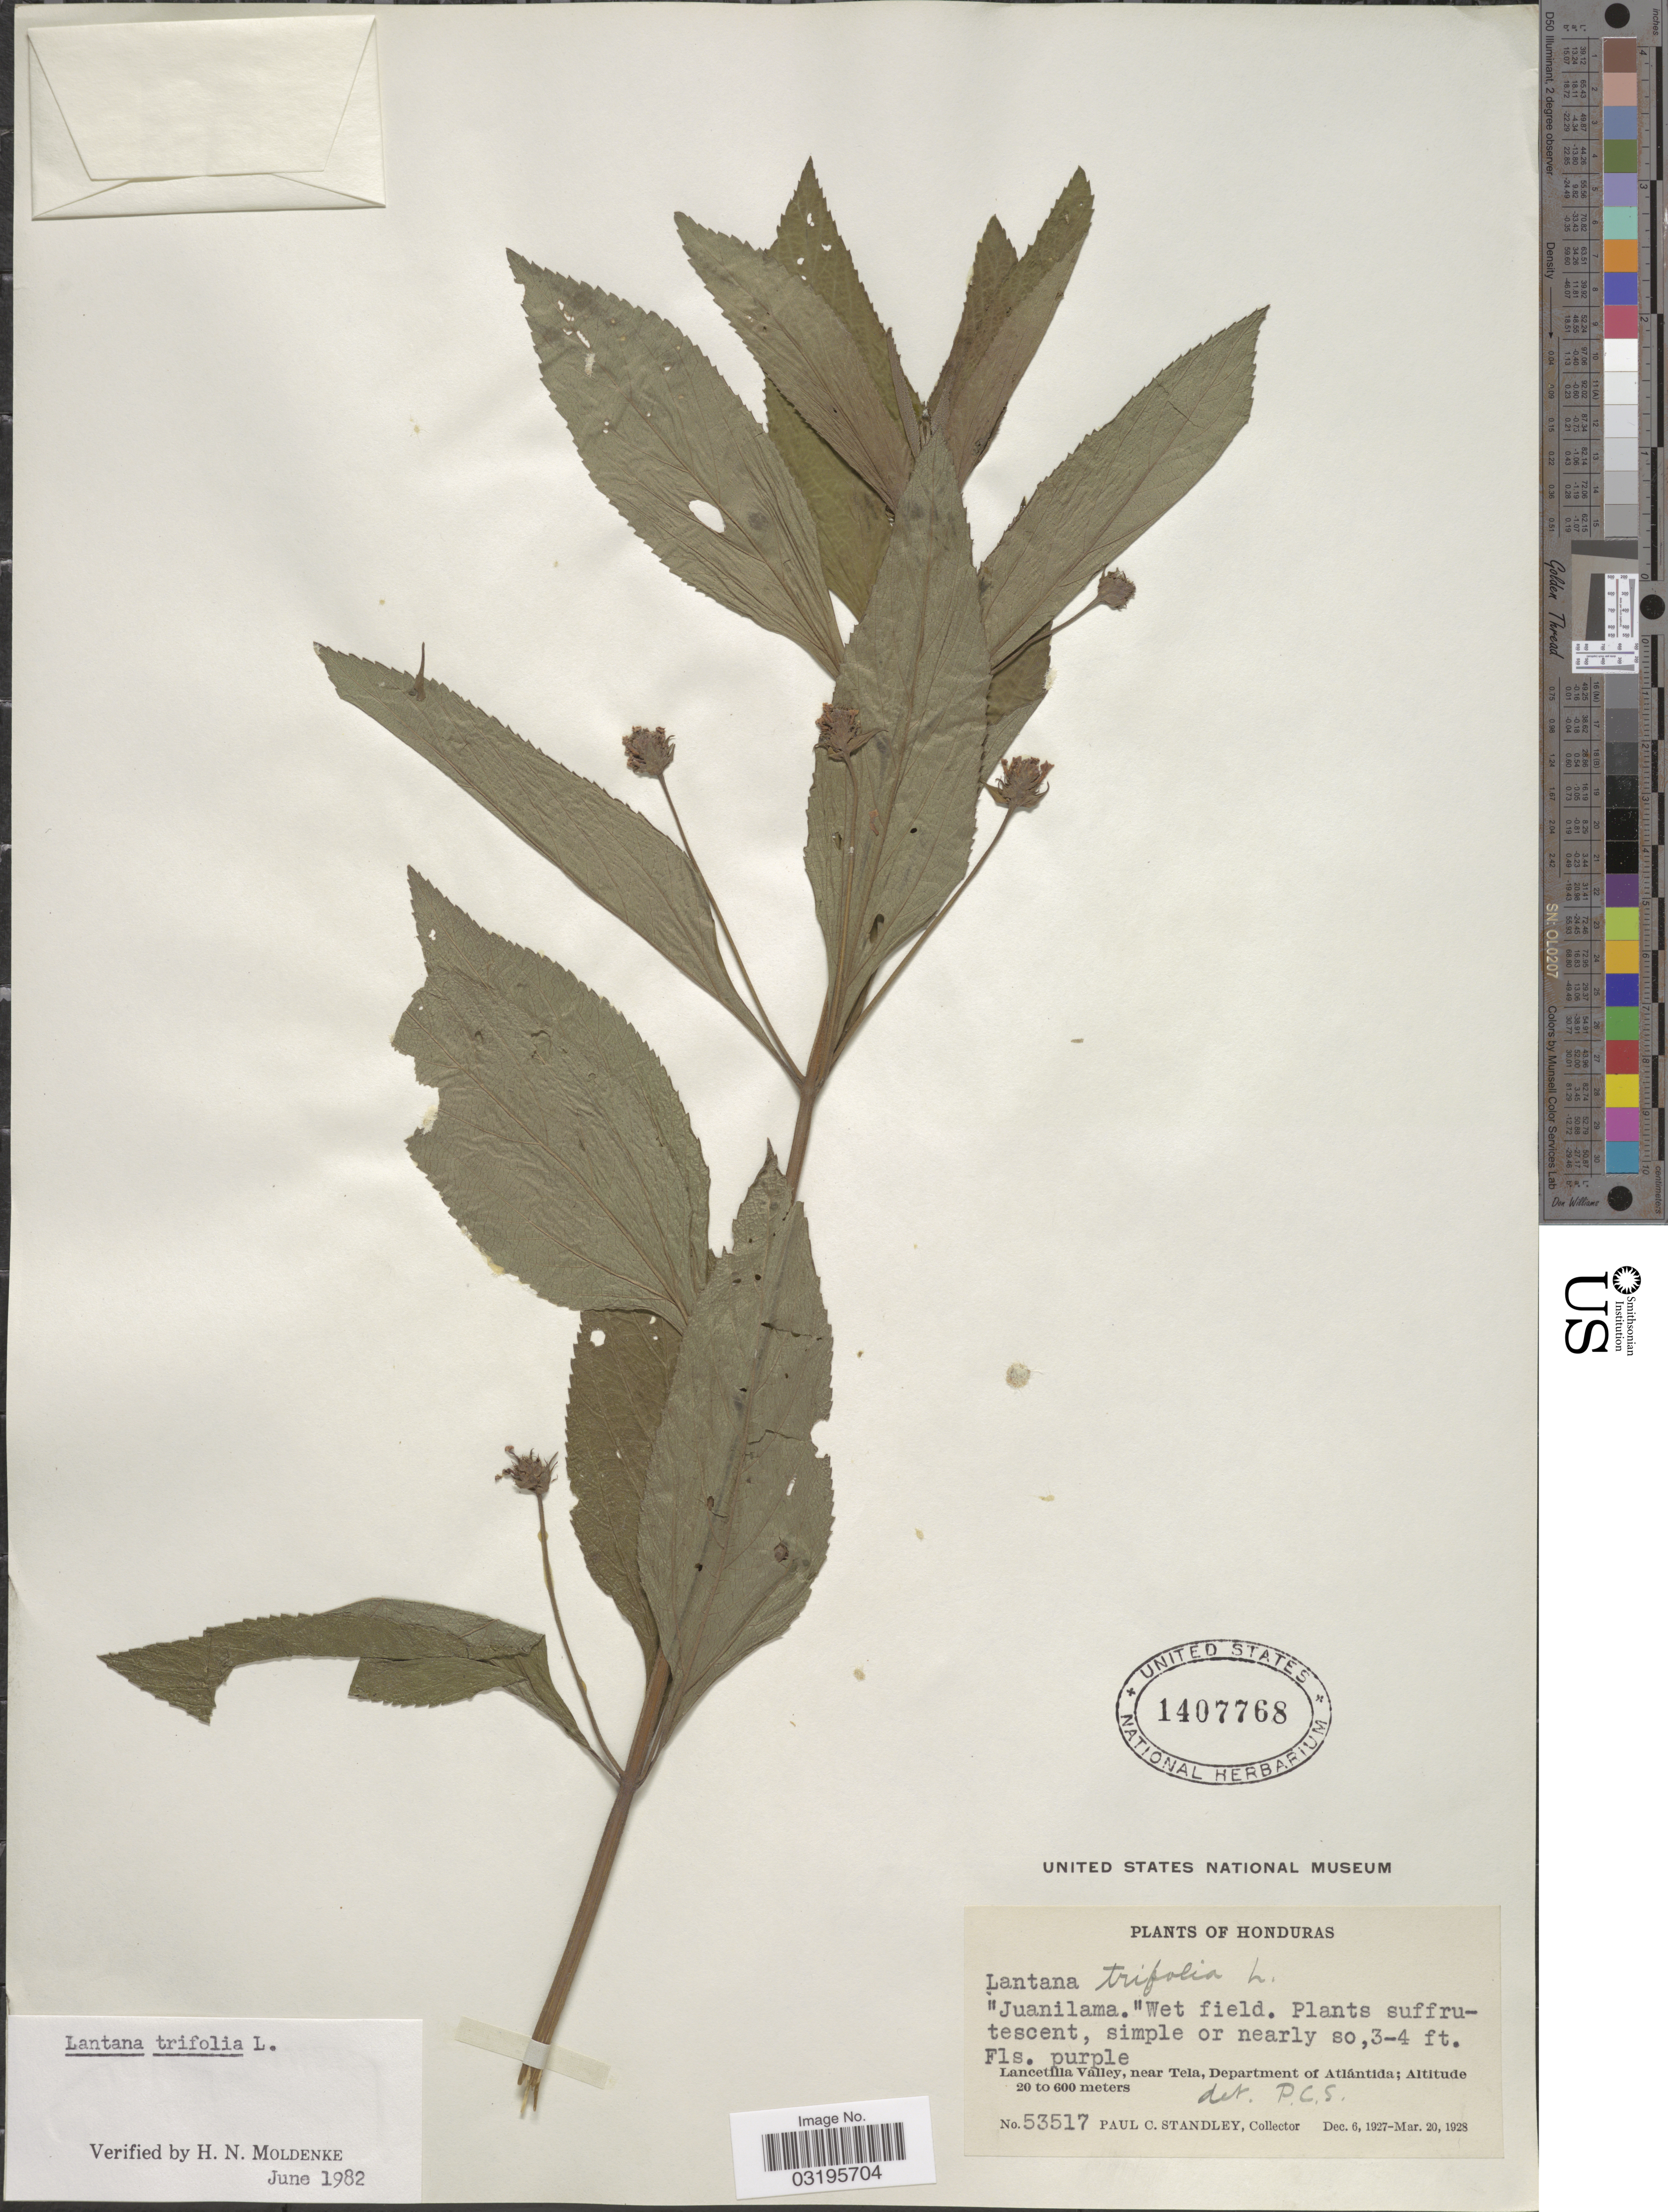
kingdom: Plantae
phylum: Tracheophyta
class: Magnoliopsida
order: Lamiales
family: Verbenaceae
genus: Lantana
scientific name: Lantana trifolia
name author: L.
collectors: P. C. Standley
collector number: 53517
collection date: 1927-12-06/1928-03-20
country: Honduras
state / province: Atlántida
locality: Lancetilla Valley, near Tela, Department of Atlántida.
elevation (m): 20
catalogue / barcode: US 1407768